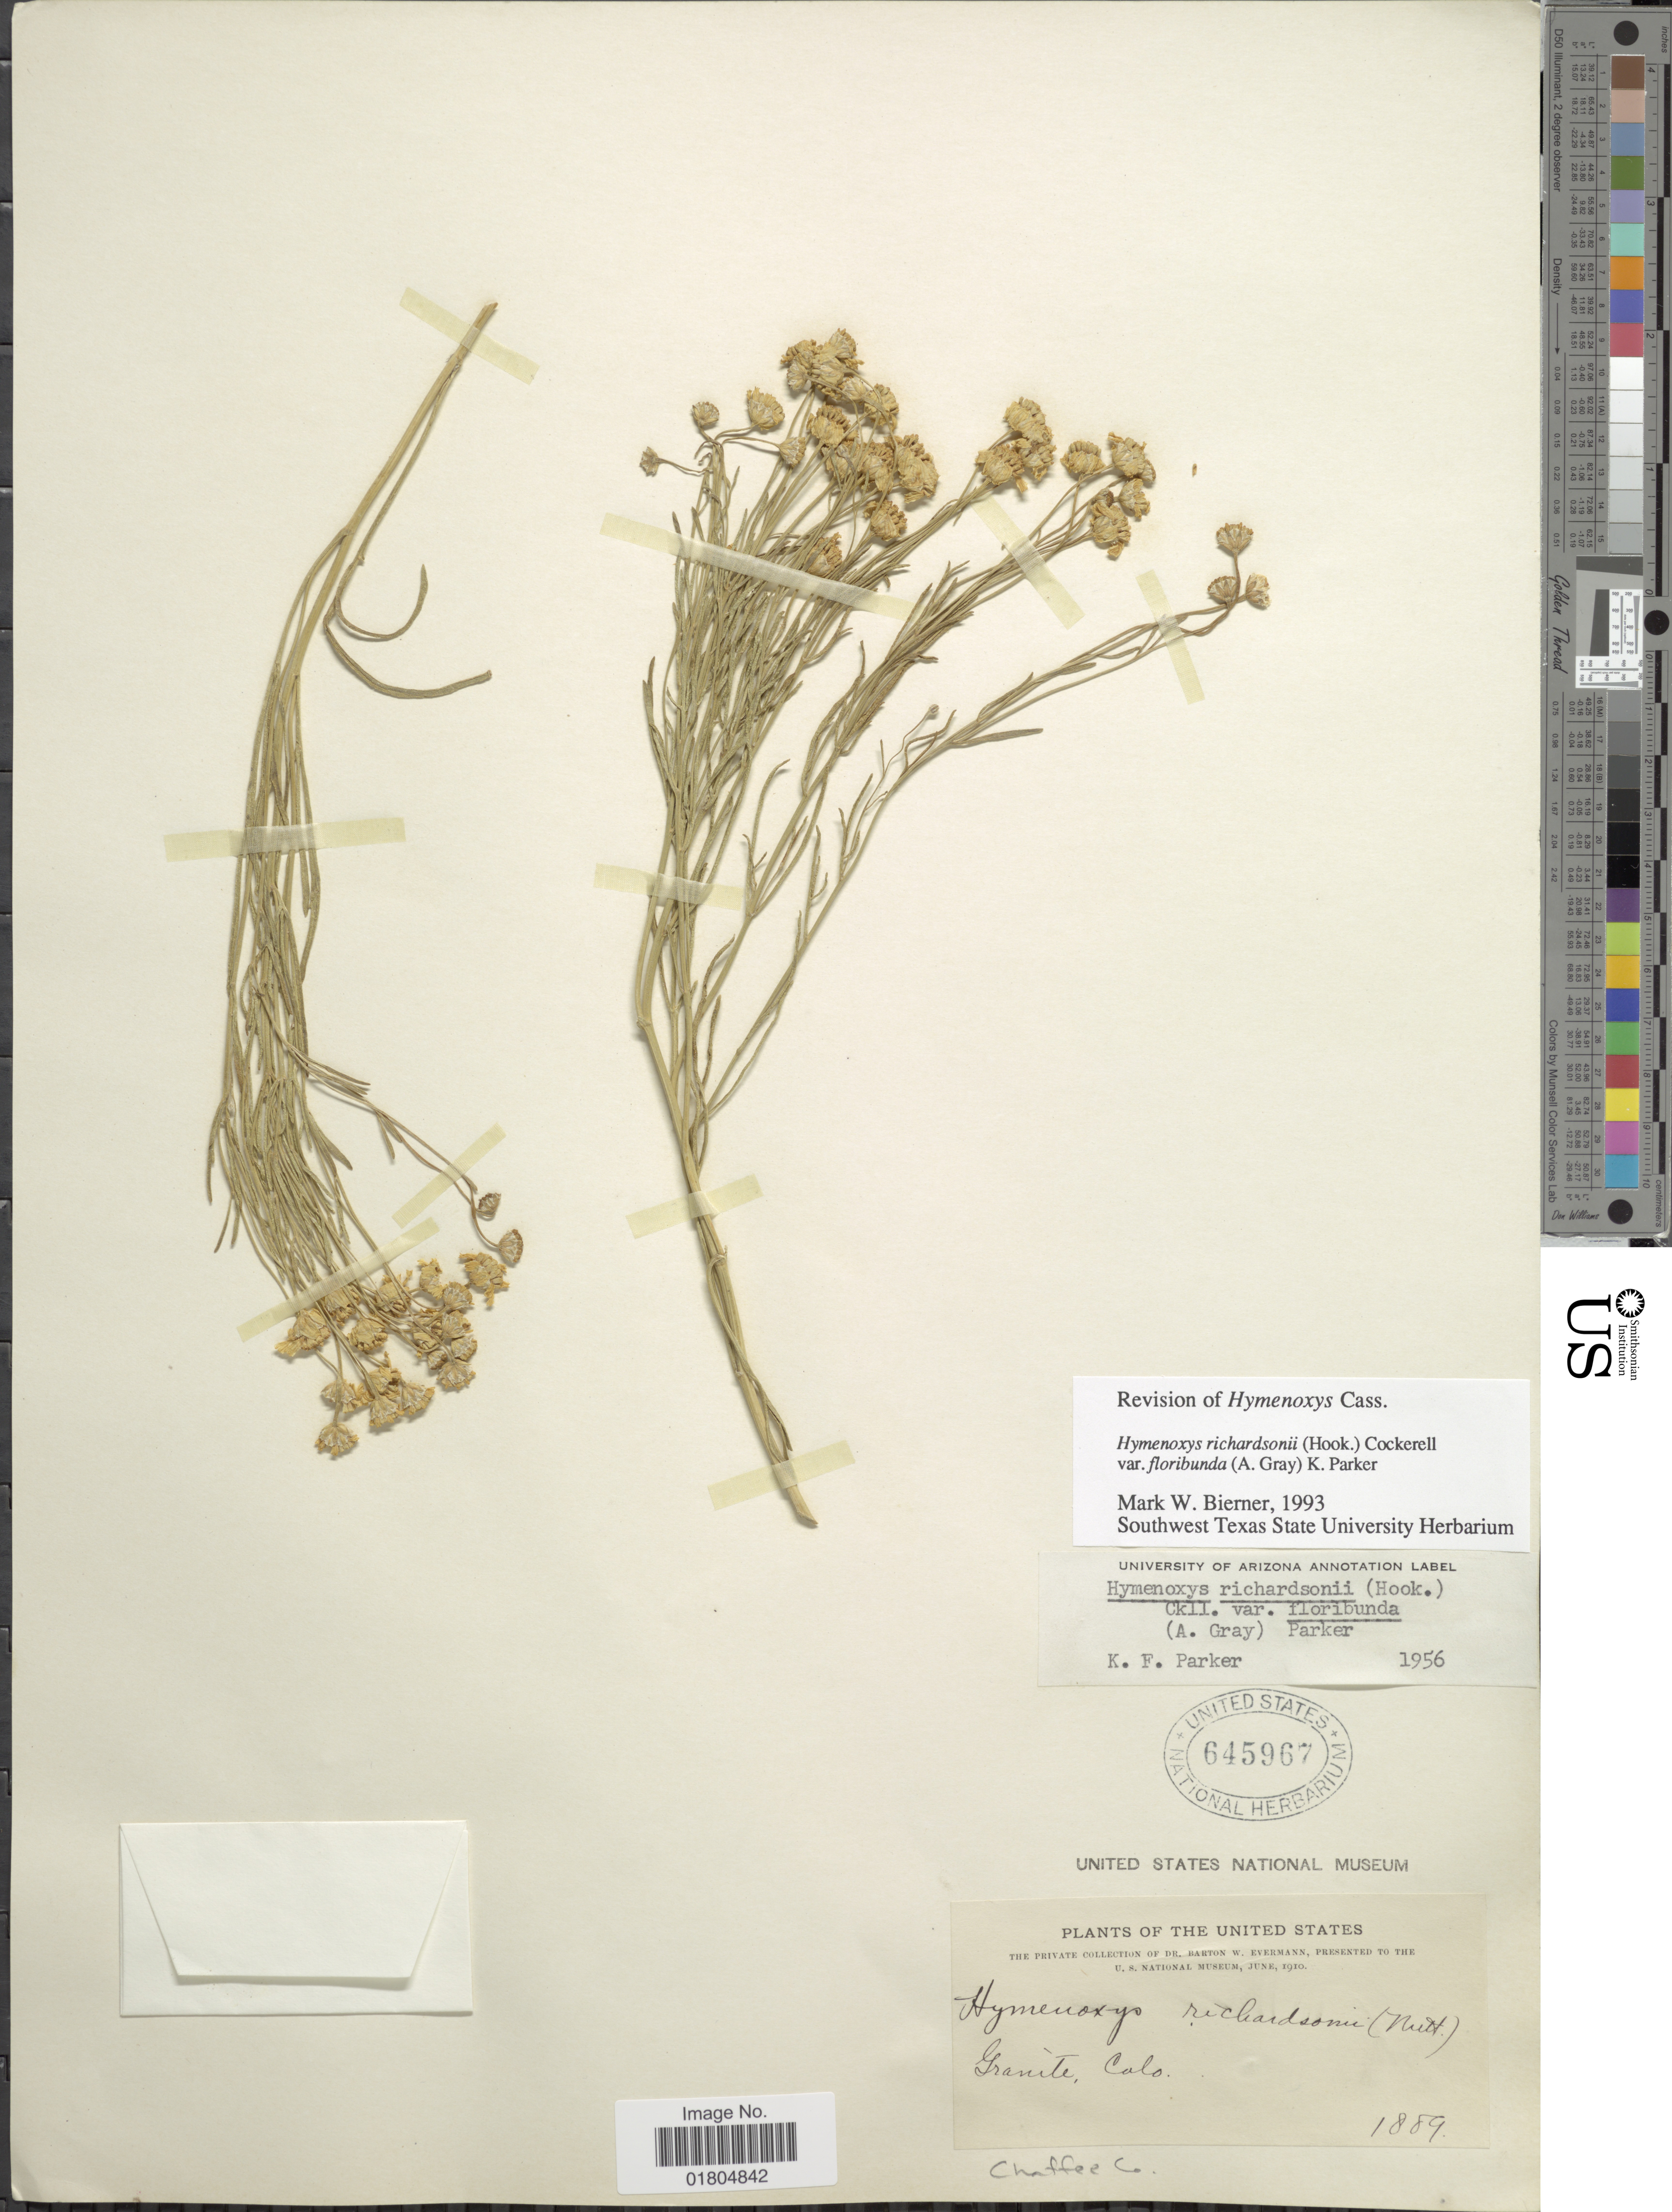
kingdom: Plantae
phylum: Tracheophyta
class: Magnoliopsida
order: Asterales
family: Asteraceae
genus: Hymenoxys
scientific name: Hymenoxys richardsonii var. floribunda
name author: (A. Gray) K.F. Parker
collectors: B. W. Evermann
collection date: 1889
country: United States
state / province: Colorado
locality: Chaffee Co. Granite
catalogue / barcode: US 645967